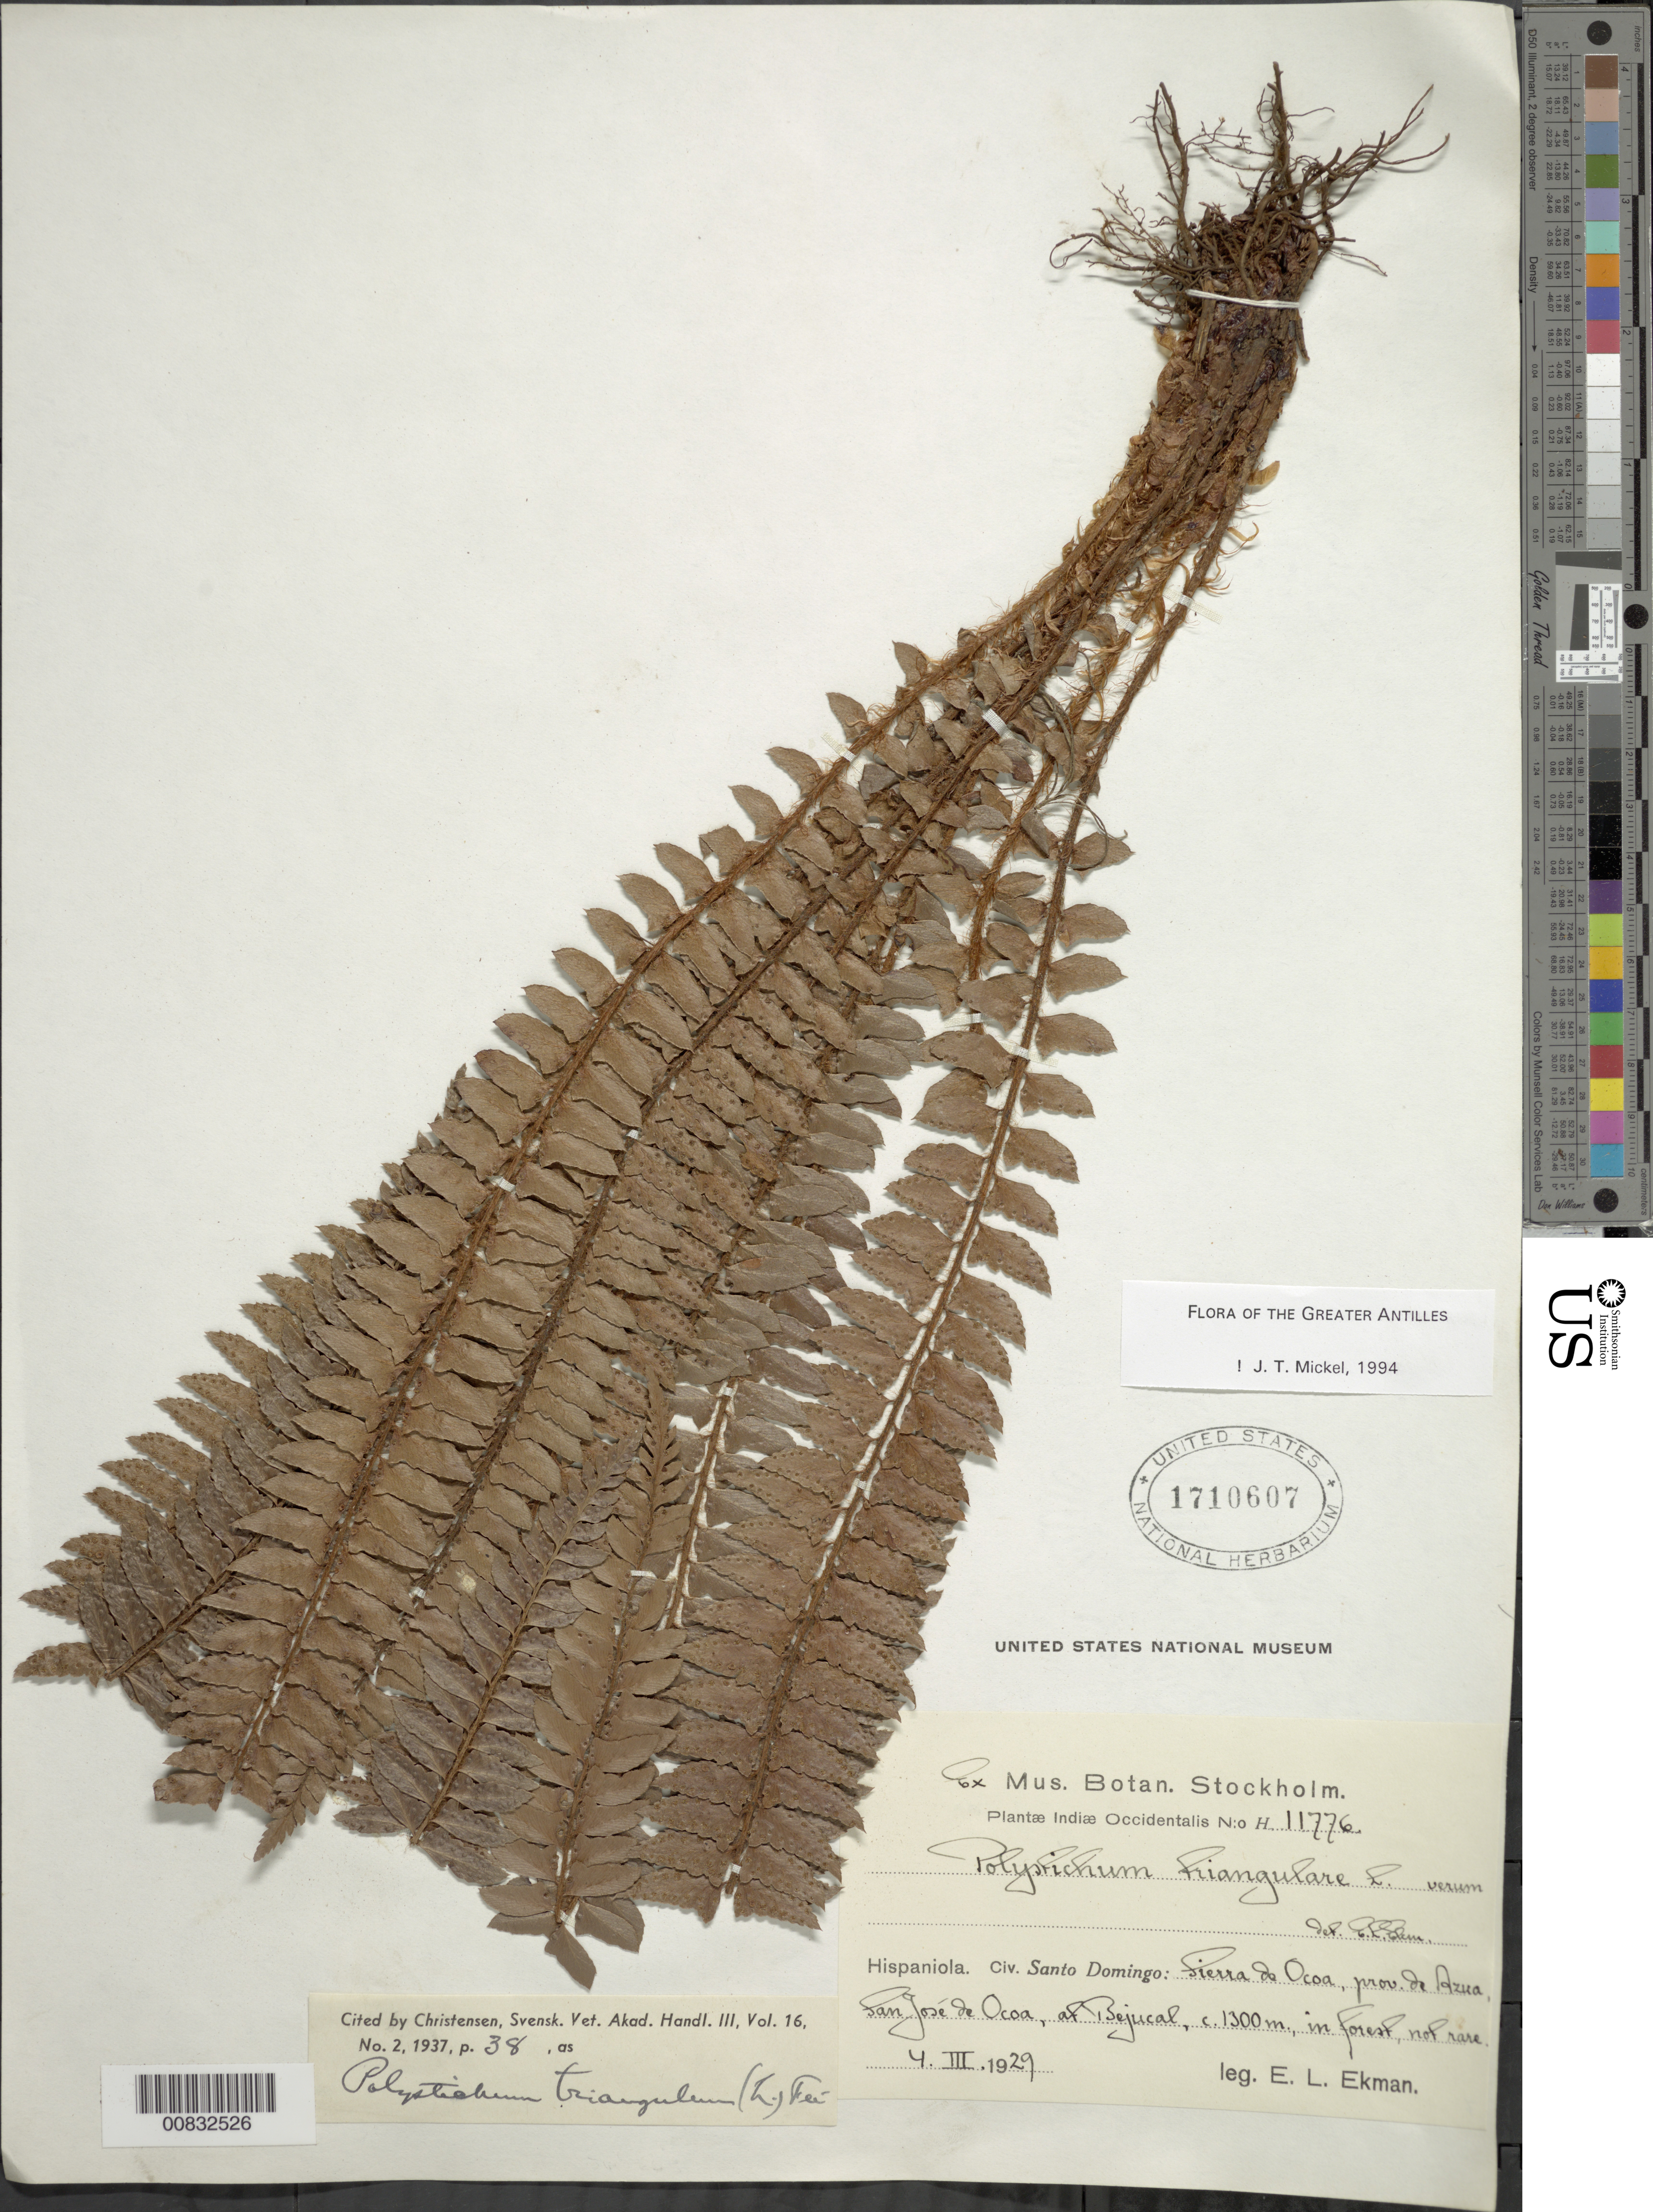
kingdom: Plantae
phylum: Tracheophyta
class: Polypodiopsida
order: Polypodiales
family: Dryopteridaceae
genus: Polystichum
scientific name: Polystichum triangulum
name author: (L.) Fée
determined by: Mickel, J. T., (NY), New York Botanical Garden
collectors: E. L. Ekman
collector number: H 11776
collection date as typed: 04 Mar 1929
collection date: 1929-03-04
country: Dominican Republic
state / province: Azua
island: Hispaniola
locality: Sierra de ocoa, San José de Ocoa, Bejucal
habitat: Forest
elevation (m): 1300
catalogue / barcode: US 1710607